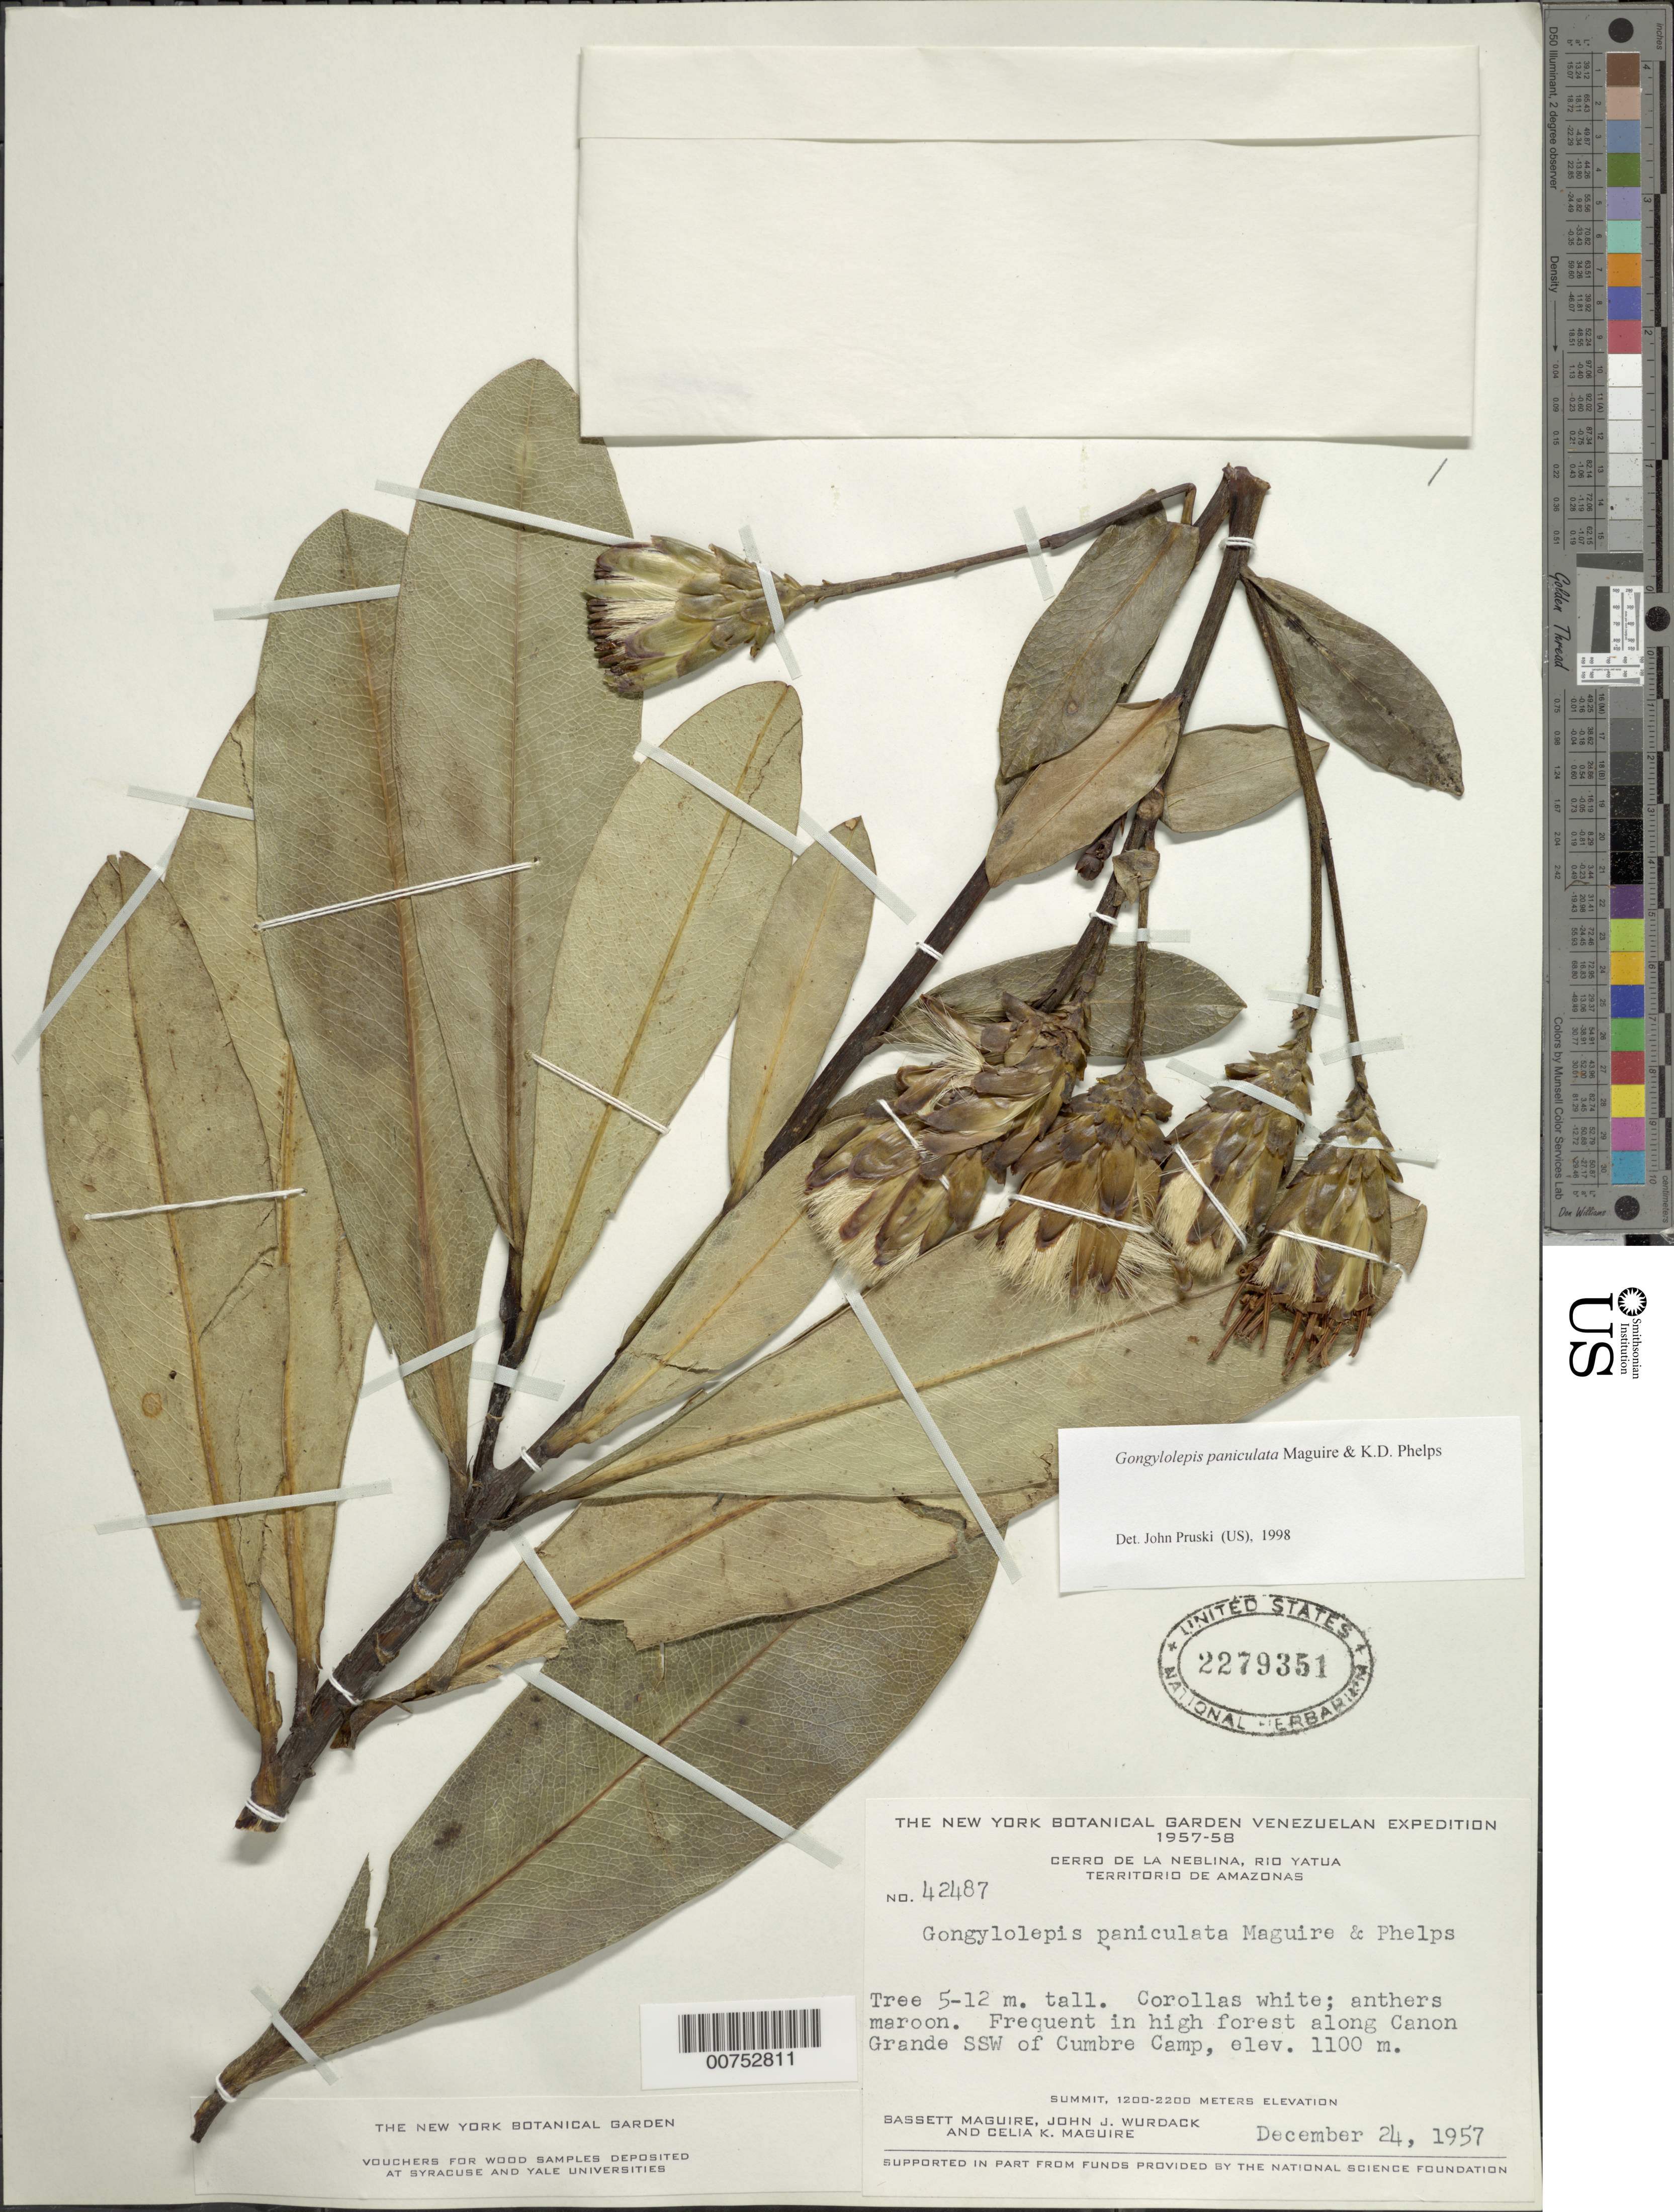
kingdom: Plantae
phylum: Tracheophyta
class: Magnoliopsida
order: Asterales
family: Asteraceae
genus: Gongylolepis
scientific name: Gongylolepis paniculata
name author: Maguire & K.D. Phelps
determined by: Pruski, J. F.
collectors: B. Maguire, J. J. Wurdack & C. K. Maguire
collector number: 42487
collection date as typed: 24-Dec-57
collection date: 1957-12-24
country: Venezuela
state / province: Amazonas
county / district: Río Negro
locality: Cerro de la Neblina, Río Yatua, Caño Grande, SSW of Cumbre Camp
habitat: High forest along Cañon Grande.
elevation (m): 1100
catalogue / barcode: US 2279351